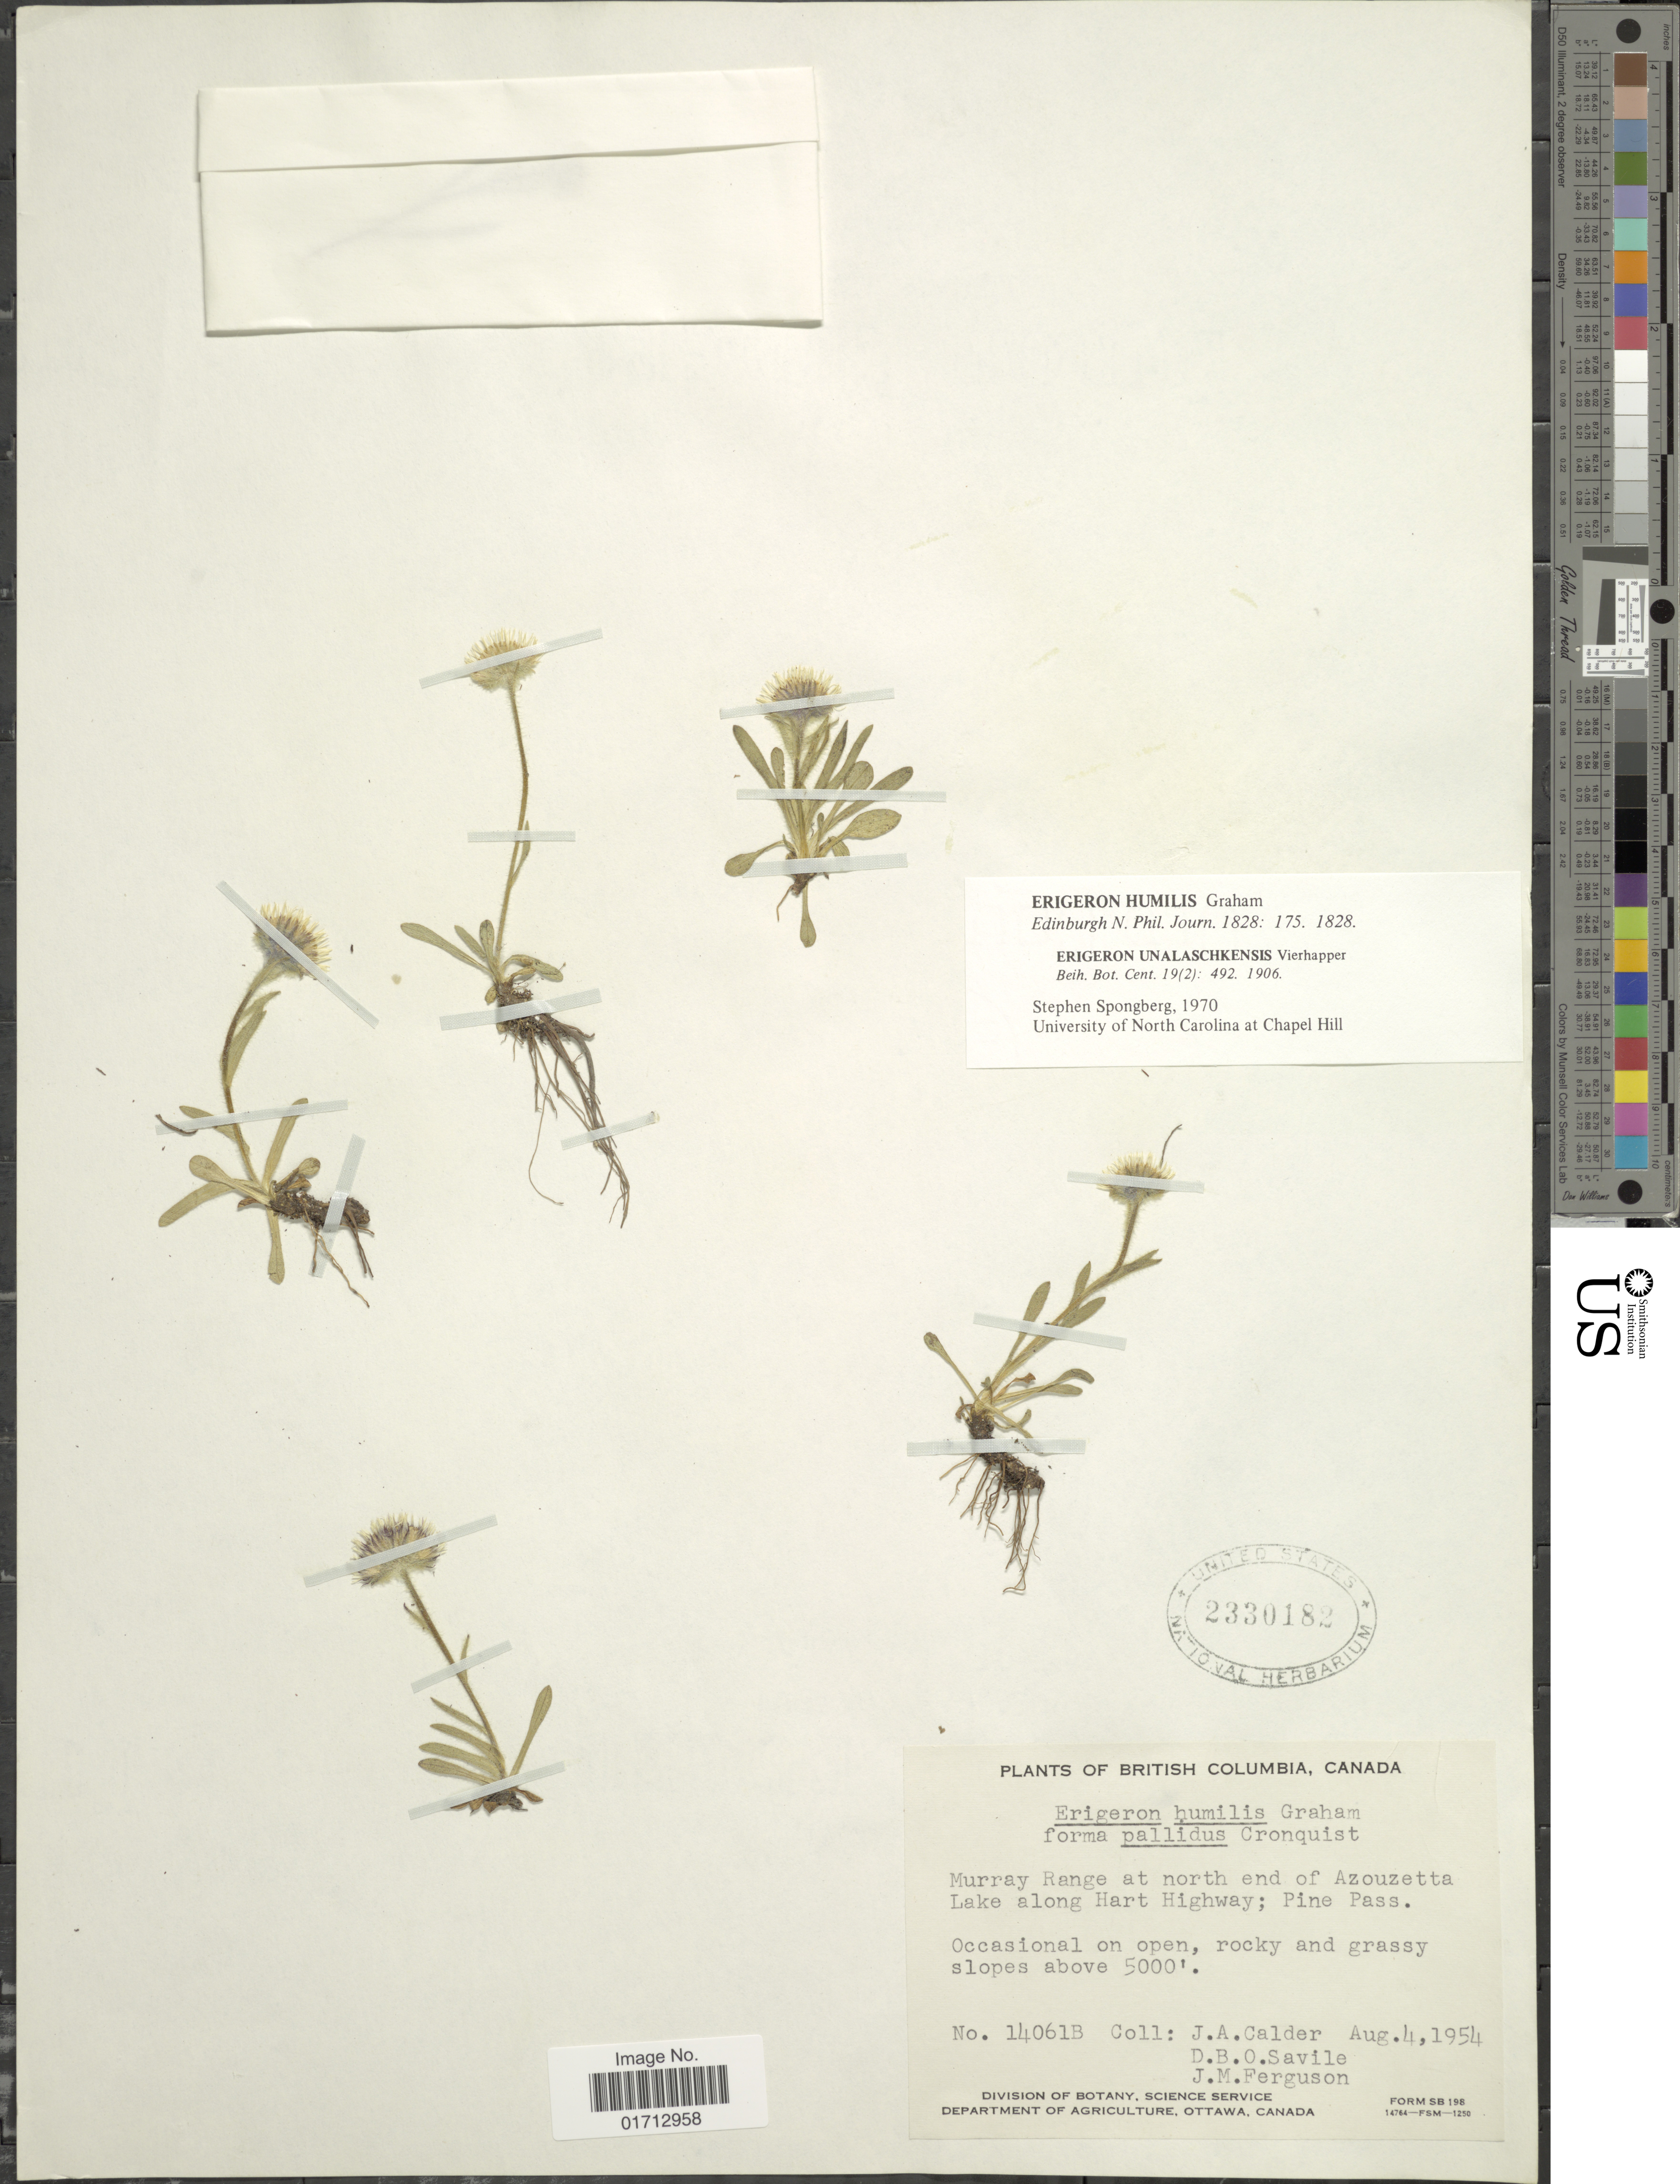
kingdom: Plantae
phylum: Tracheophyta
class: Magnoliopsida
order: Asterales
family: Asteraceae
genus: Erigeron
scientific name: Erigeron humilis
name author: Graham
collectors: J. A. Calder, D. Savile & J. M. Ferguson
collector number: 14061B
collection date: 1954-08-04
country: Canada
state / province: British Columbia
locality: Murray Range at north end of Azouzetta Lake along Hart Highway.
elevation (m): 1524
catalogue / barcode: US 2330182